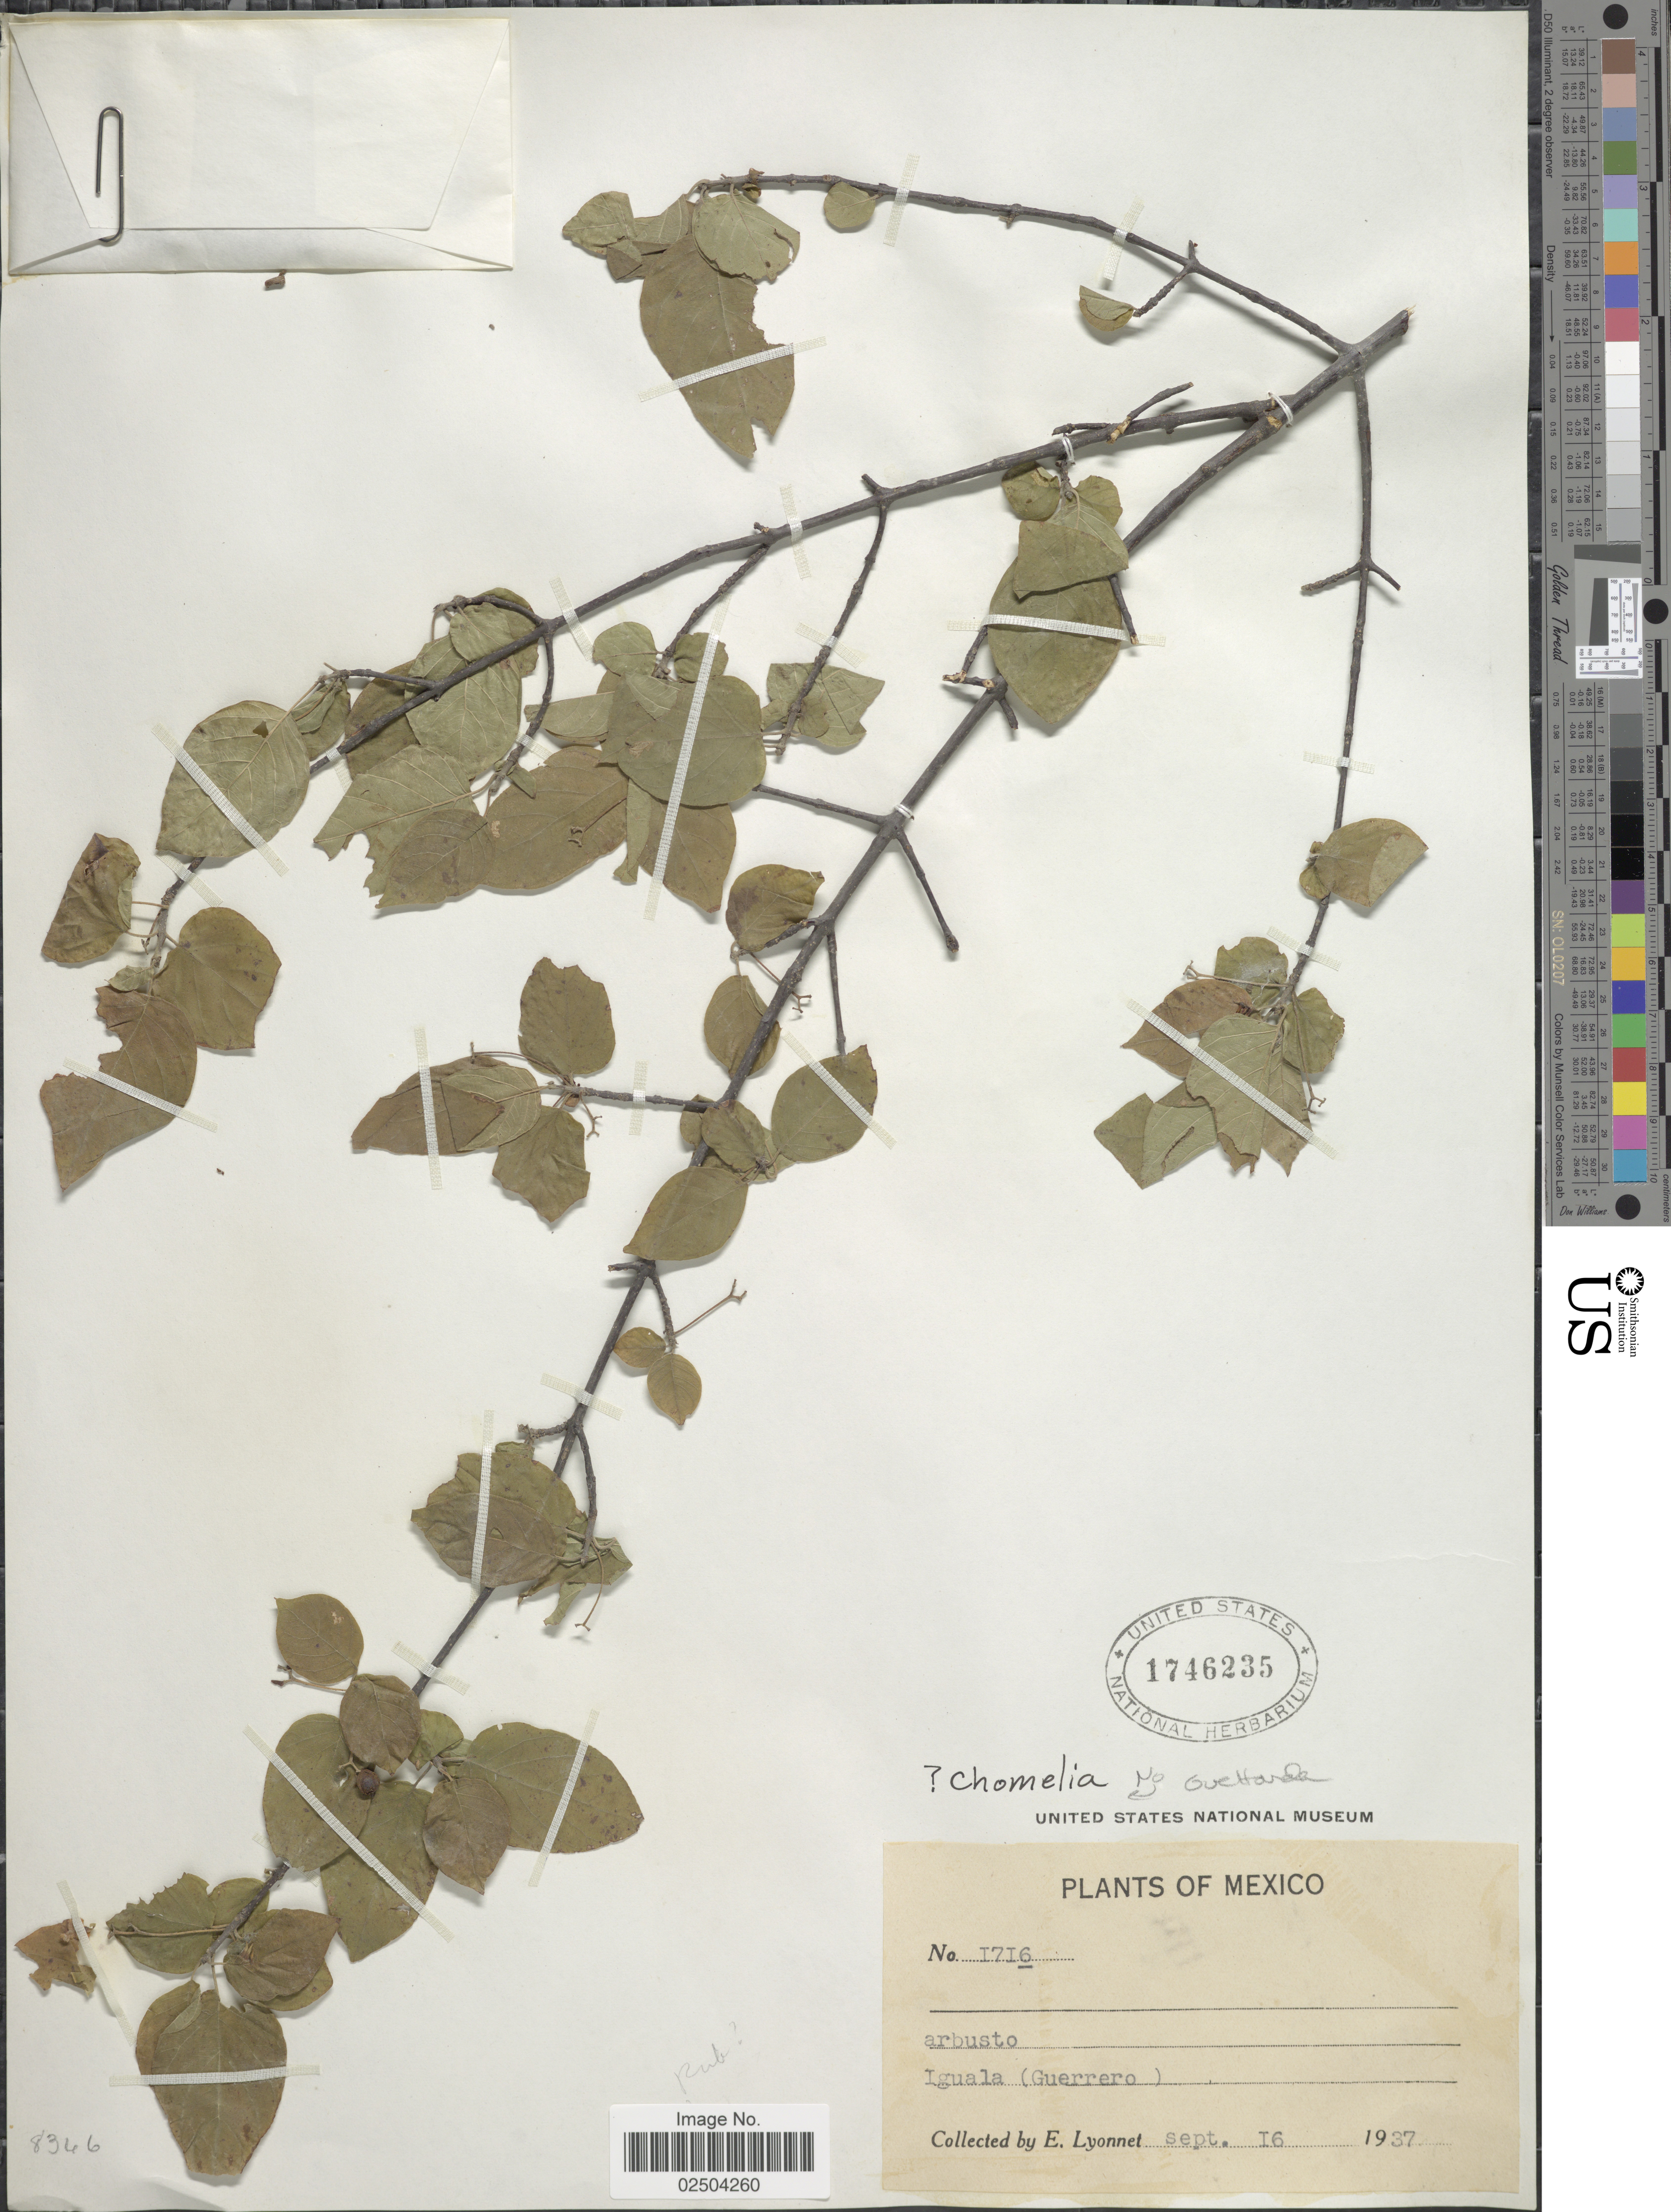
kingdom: Plantae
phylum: Tracheophyta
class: Magnoliopsida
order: Gentianales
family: Rubiaceae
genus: Guettarda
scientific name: Guettarda sp.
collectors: E. Lyonnet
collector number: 1716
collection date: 1937-09-16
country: Mexico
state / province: Guerrero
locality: Iguala (Guerrero)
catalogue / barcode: US 1746235